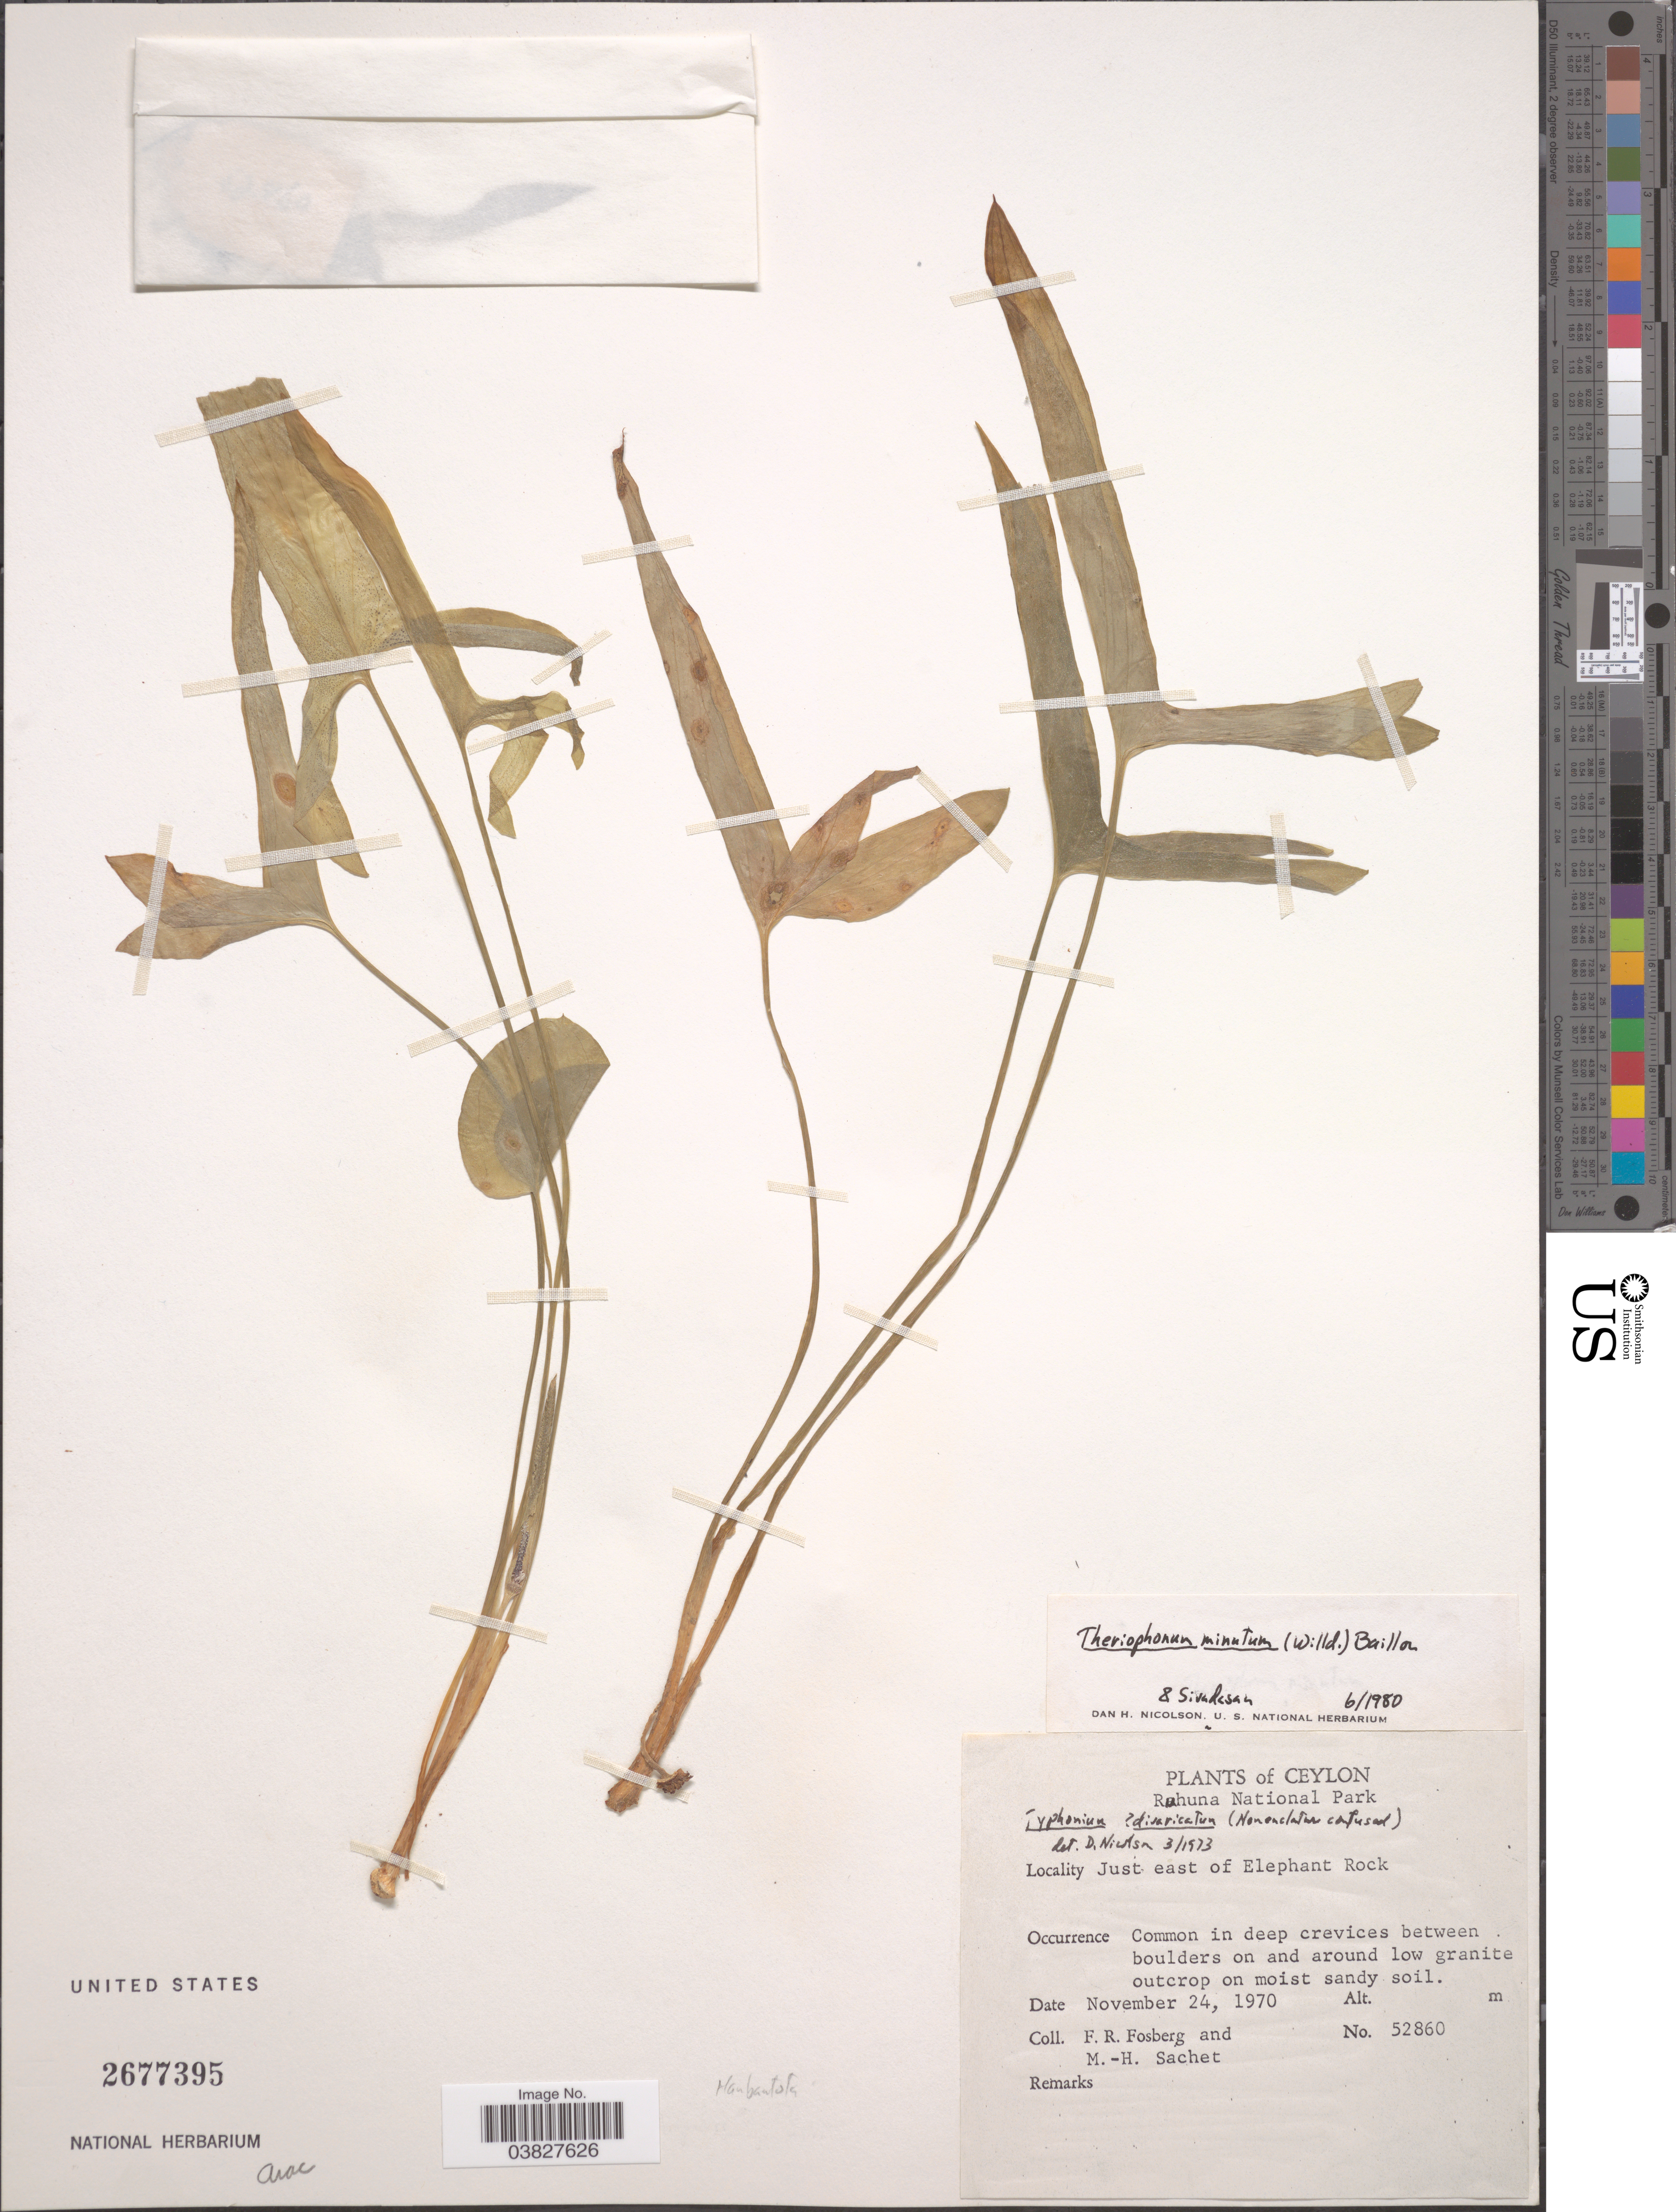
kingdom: Plantae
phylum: Tracheophyta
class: Liliopsida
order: Alismatales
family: Araceae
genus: Theriophonum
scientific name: Theriophonum minutum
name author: (Willd.) Baill.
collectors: F. R. Fosberg & M.-H. Sachet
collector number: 52860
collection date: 1970-11-24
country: Sri Lanka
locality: Ceylon. Ruhuna National Park. Just east of Elephant Rock. Between boulders on and around low granite outcrop on moist sandy soil.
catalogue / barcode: US 2677395